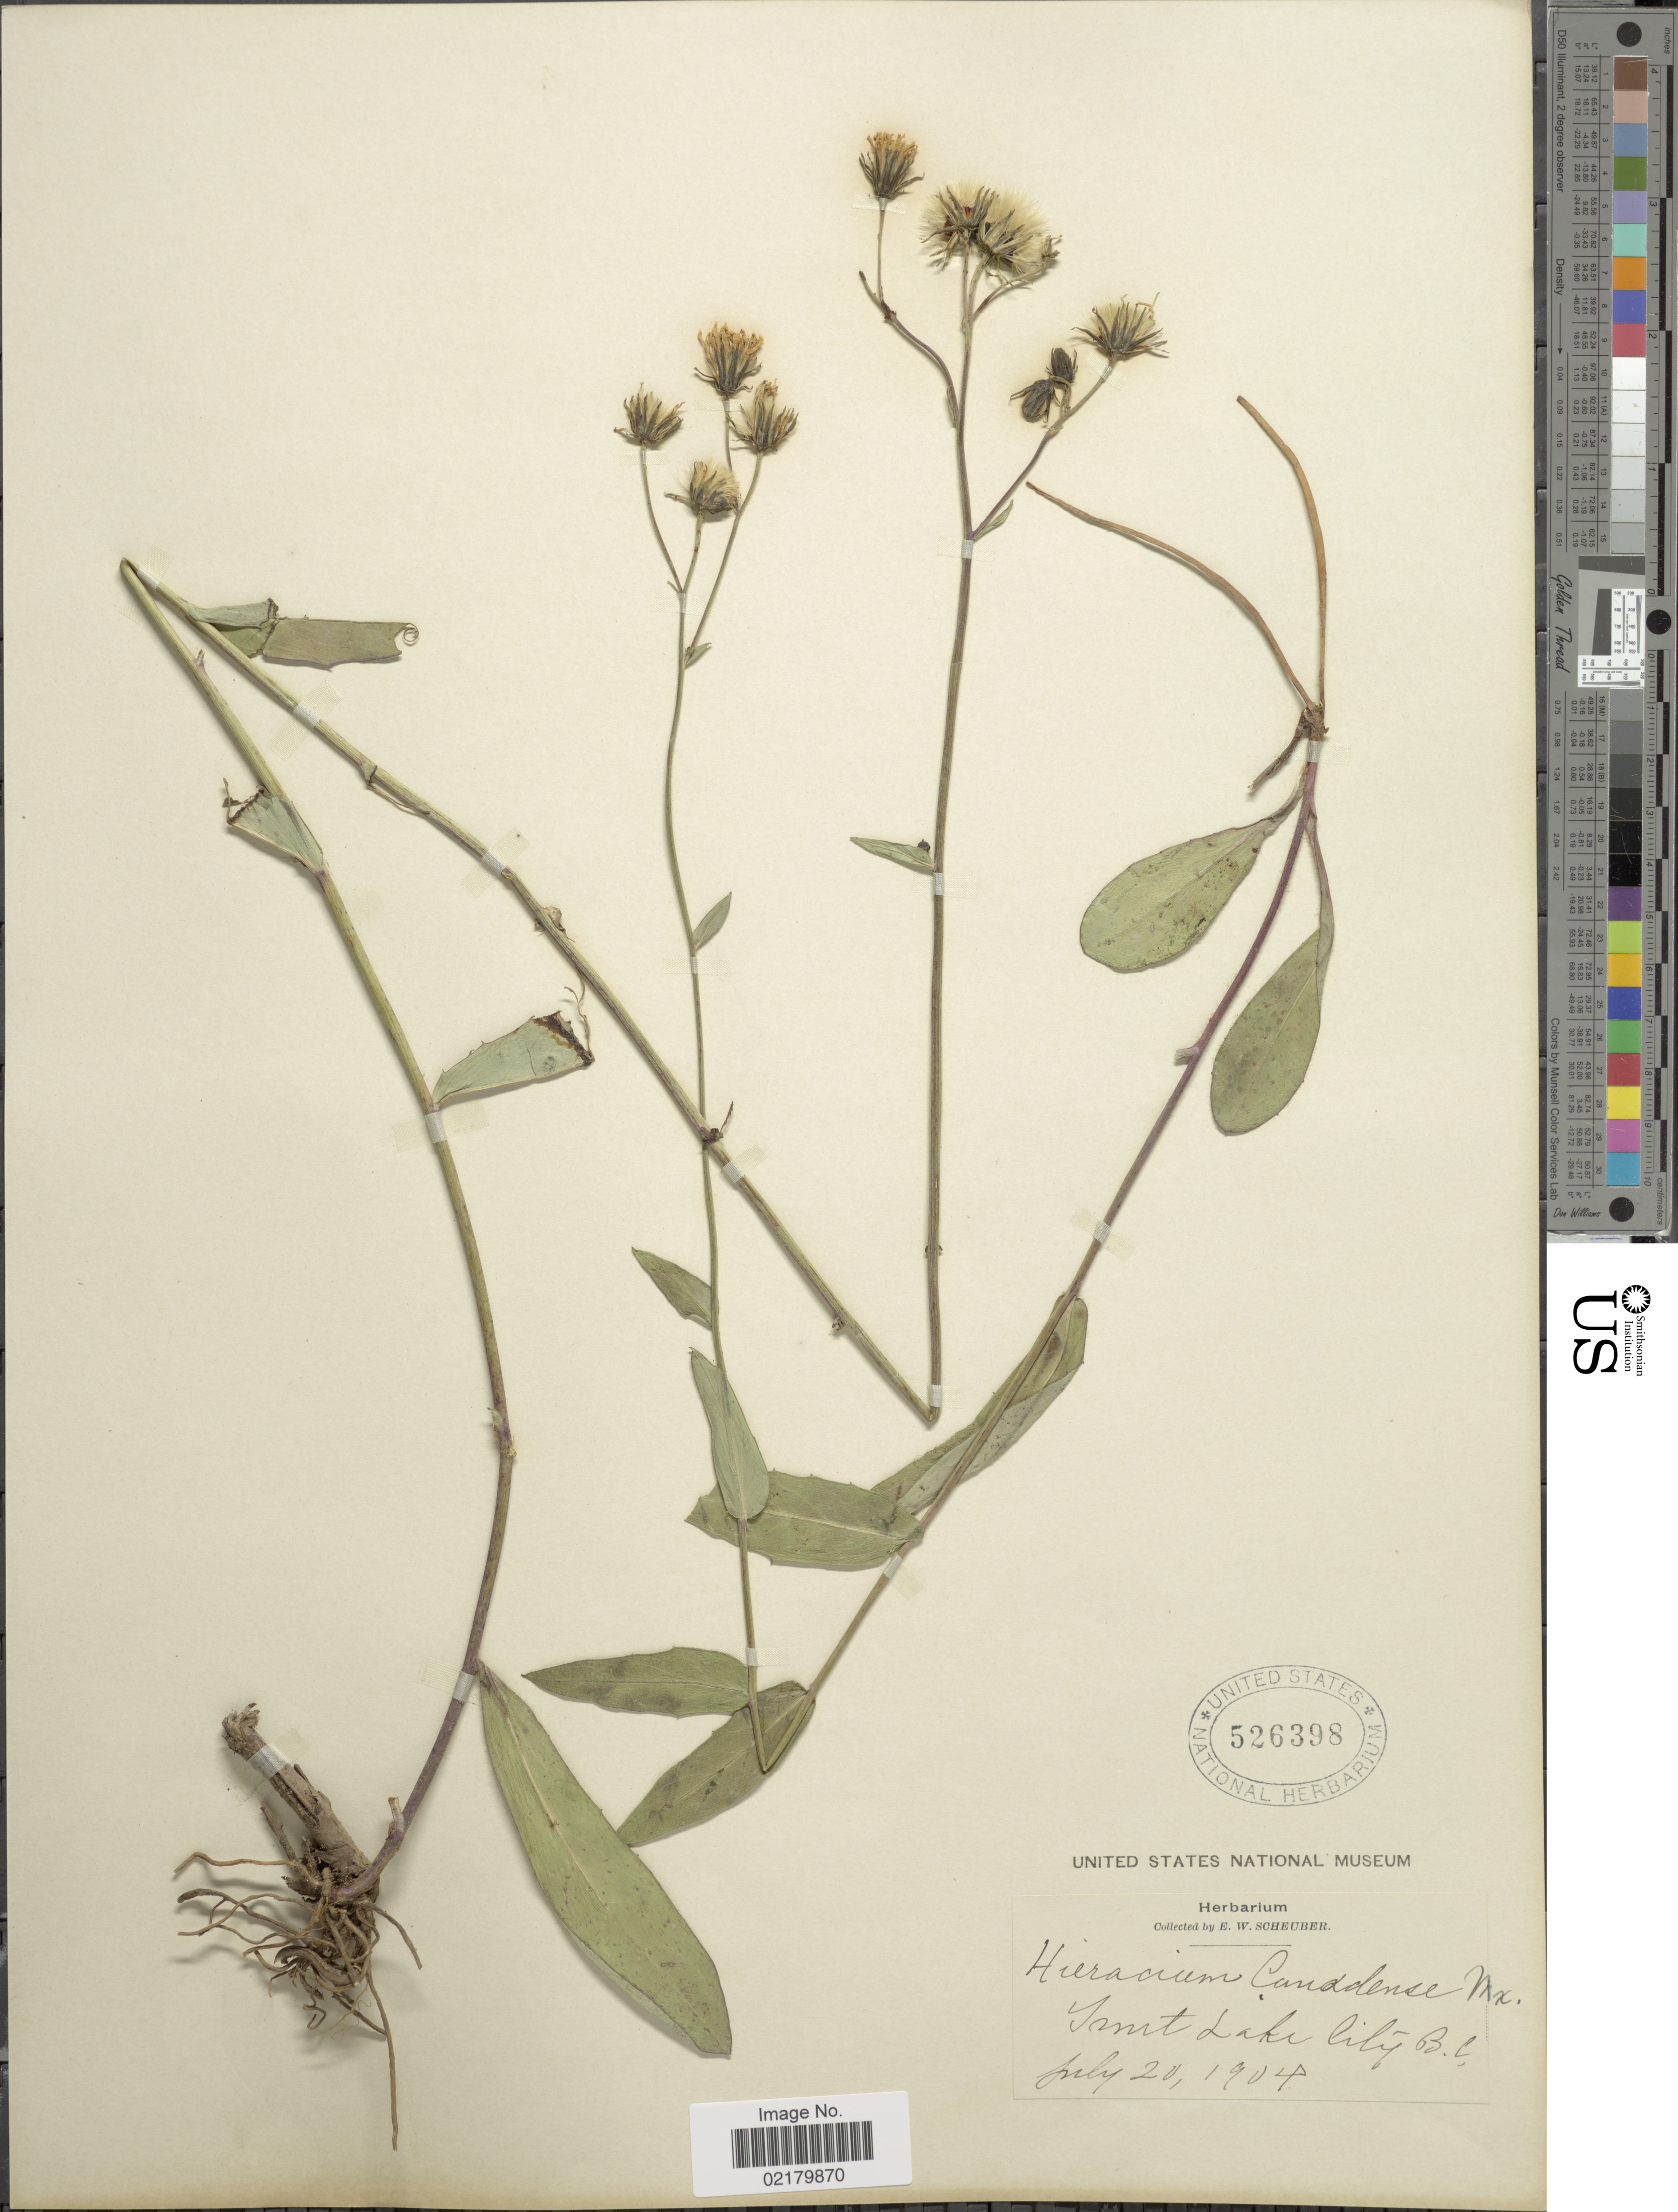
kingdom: Plantae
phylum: Tracheophyta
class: Magnoliopsida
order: Asterales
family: Asteraceae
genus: Hieracium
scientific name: Hieracium canadense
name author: Michx.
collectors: E. Scheuber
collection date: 1904-07-20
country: Canada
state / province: British Columbia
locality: Trout Lake City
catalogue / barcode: US 526398